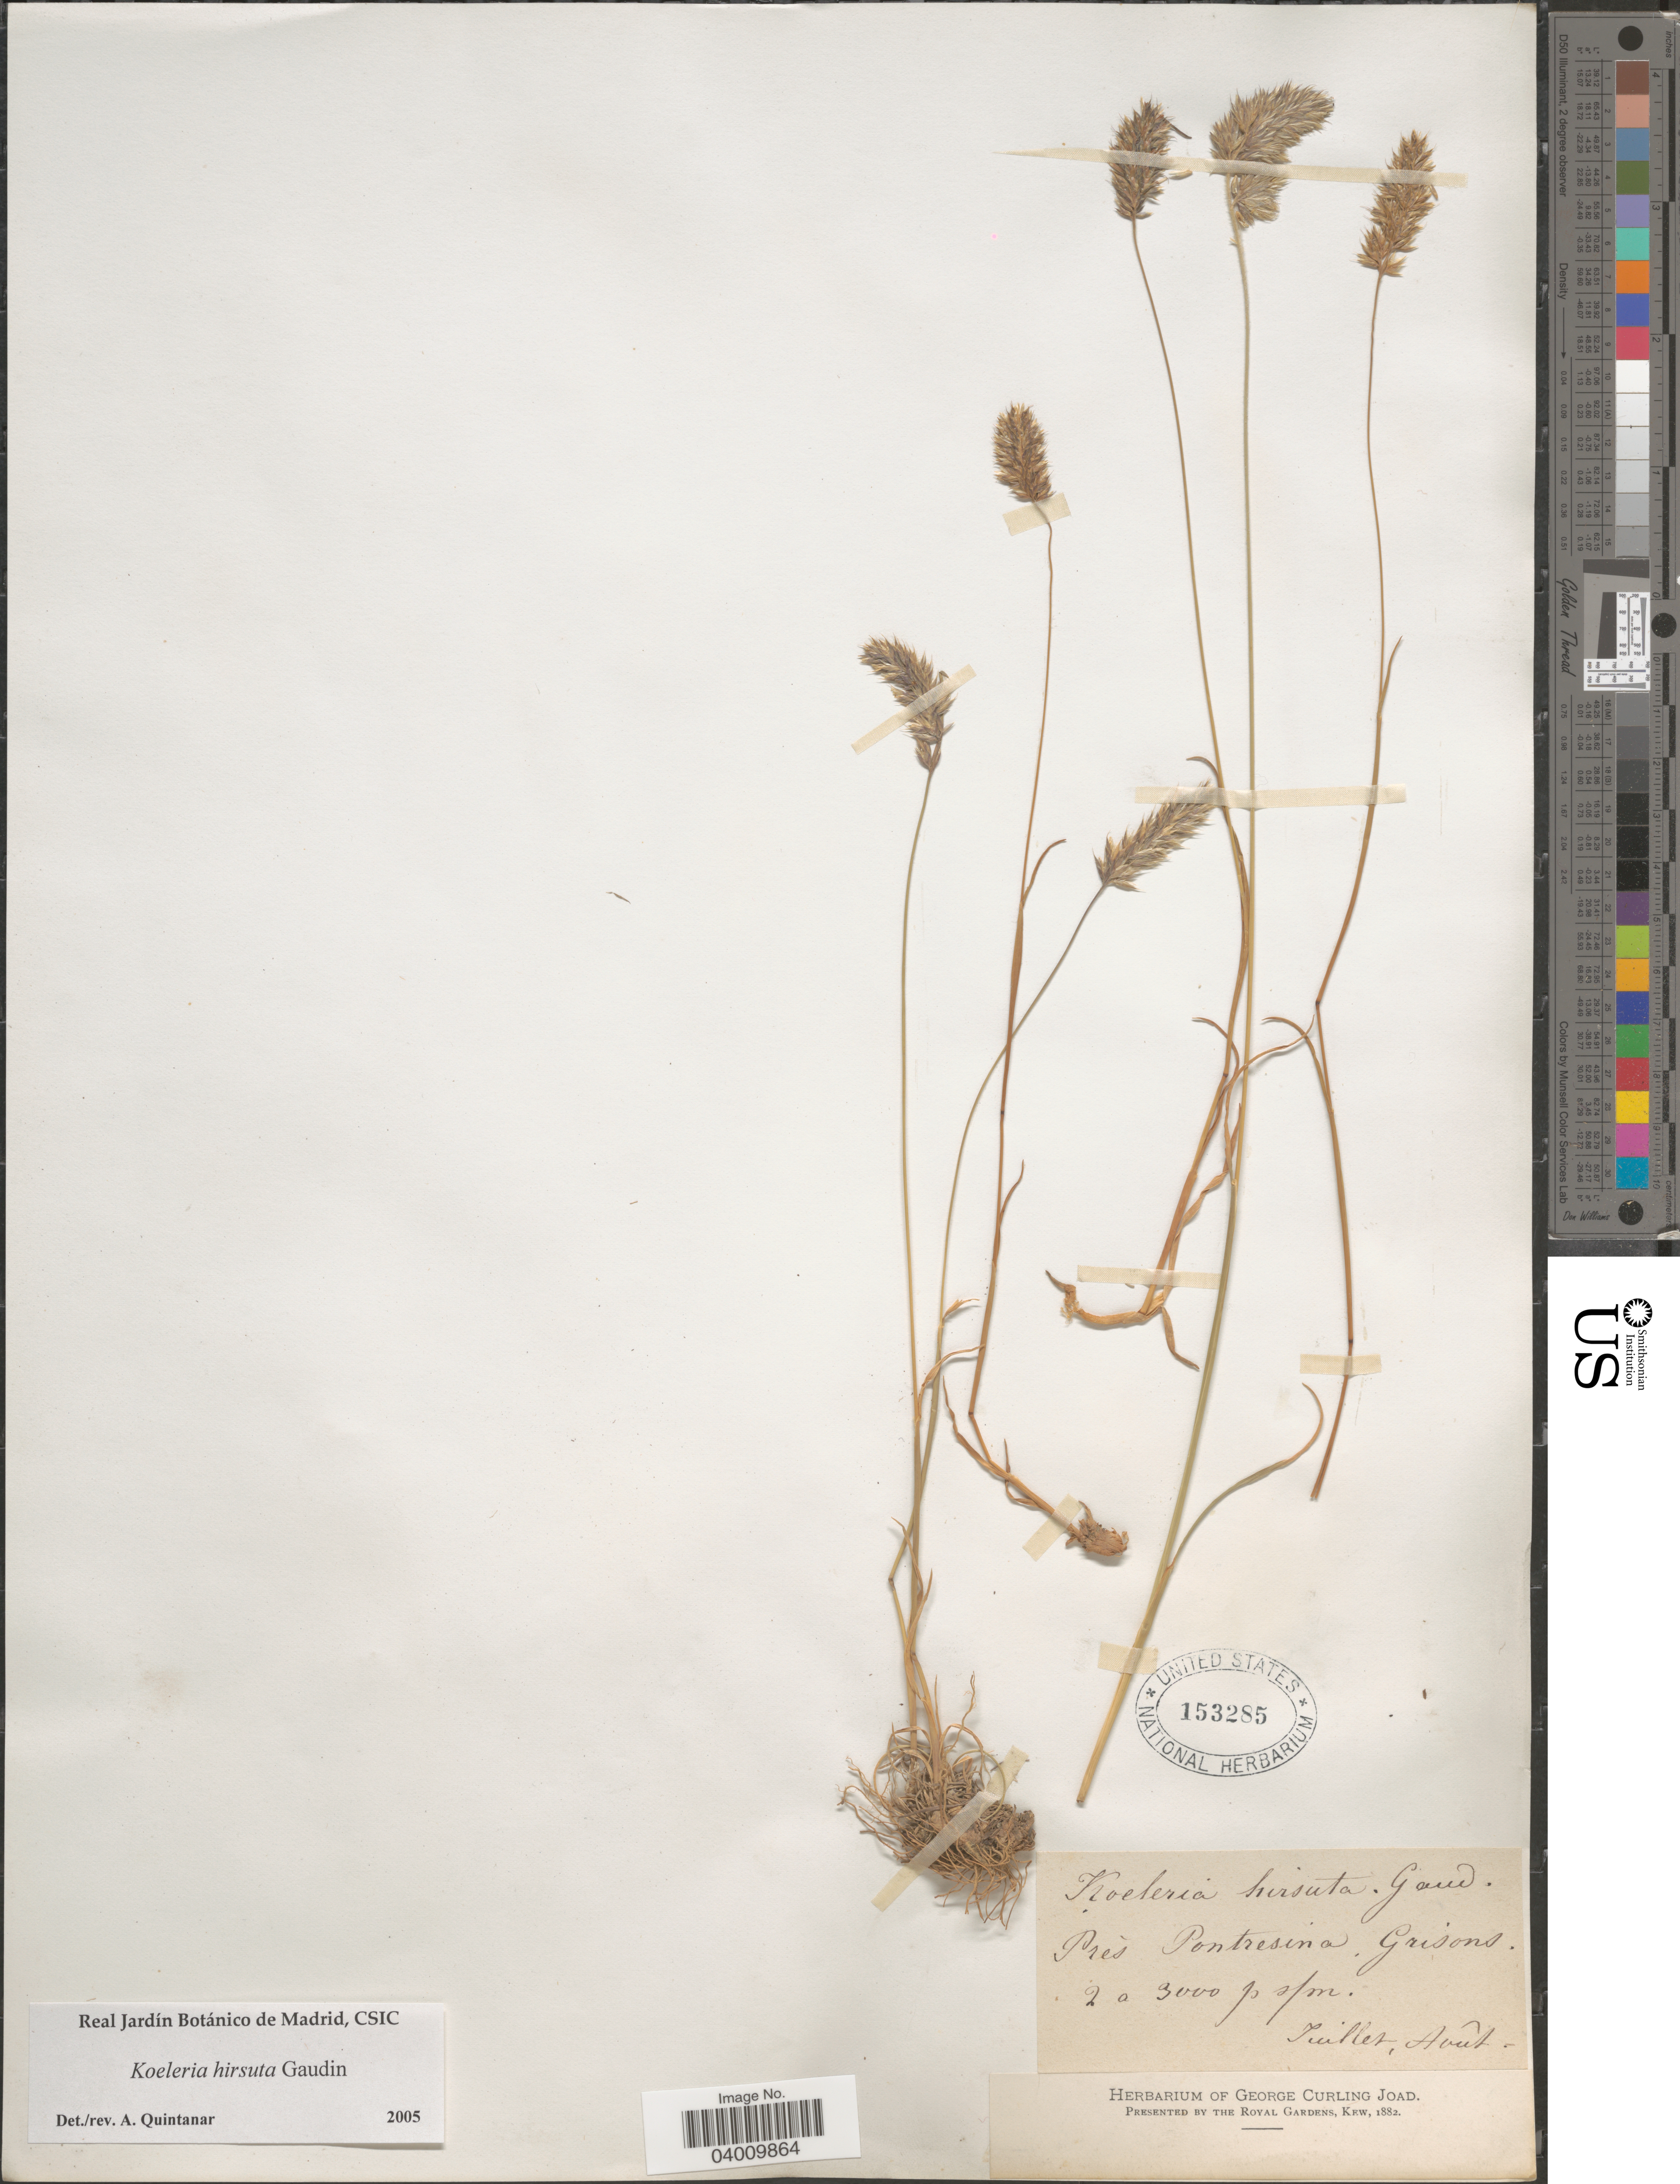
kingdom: Plantae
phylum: Tracheophyta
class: Liliopsida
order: Poales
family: Poaceae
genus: Koeleria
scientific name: Koeleria hirsuta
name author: Gaudin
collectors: ex herb. George Curling Joad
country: Switzerland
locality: Prés Pontresina, Grisons.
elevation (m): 2000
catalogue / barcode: US 153285